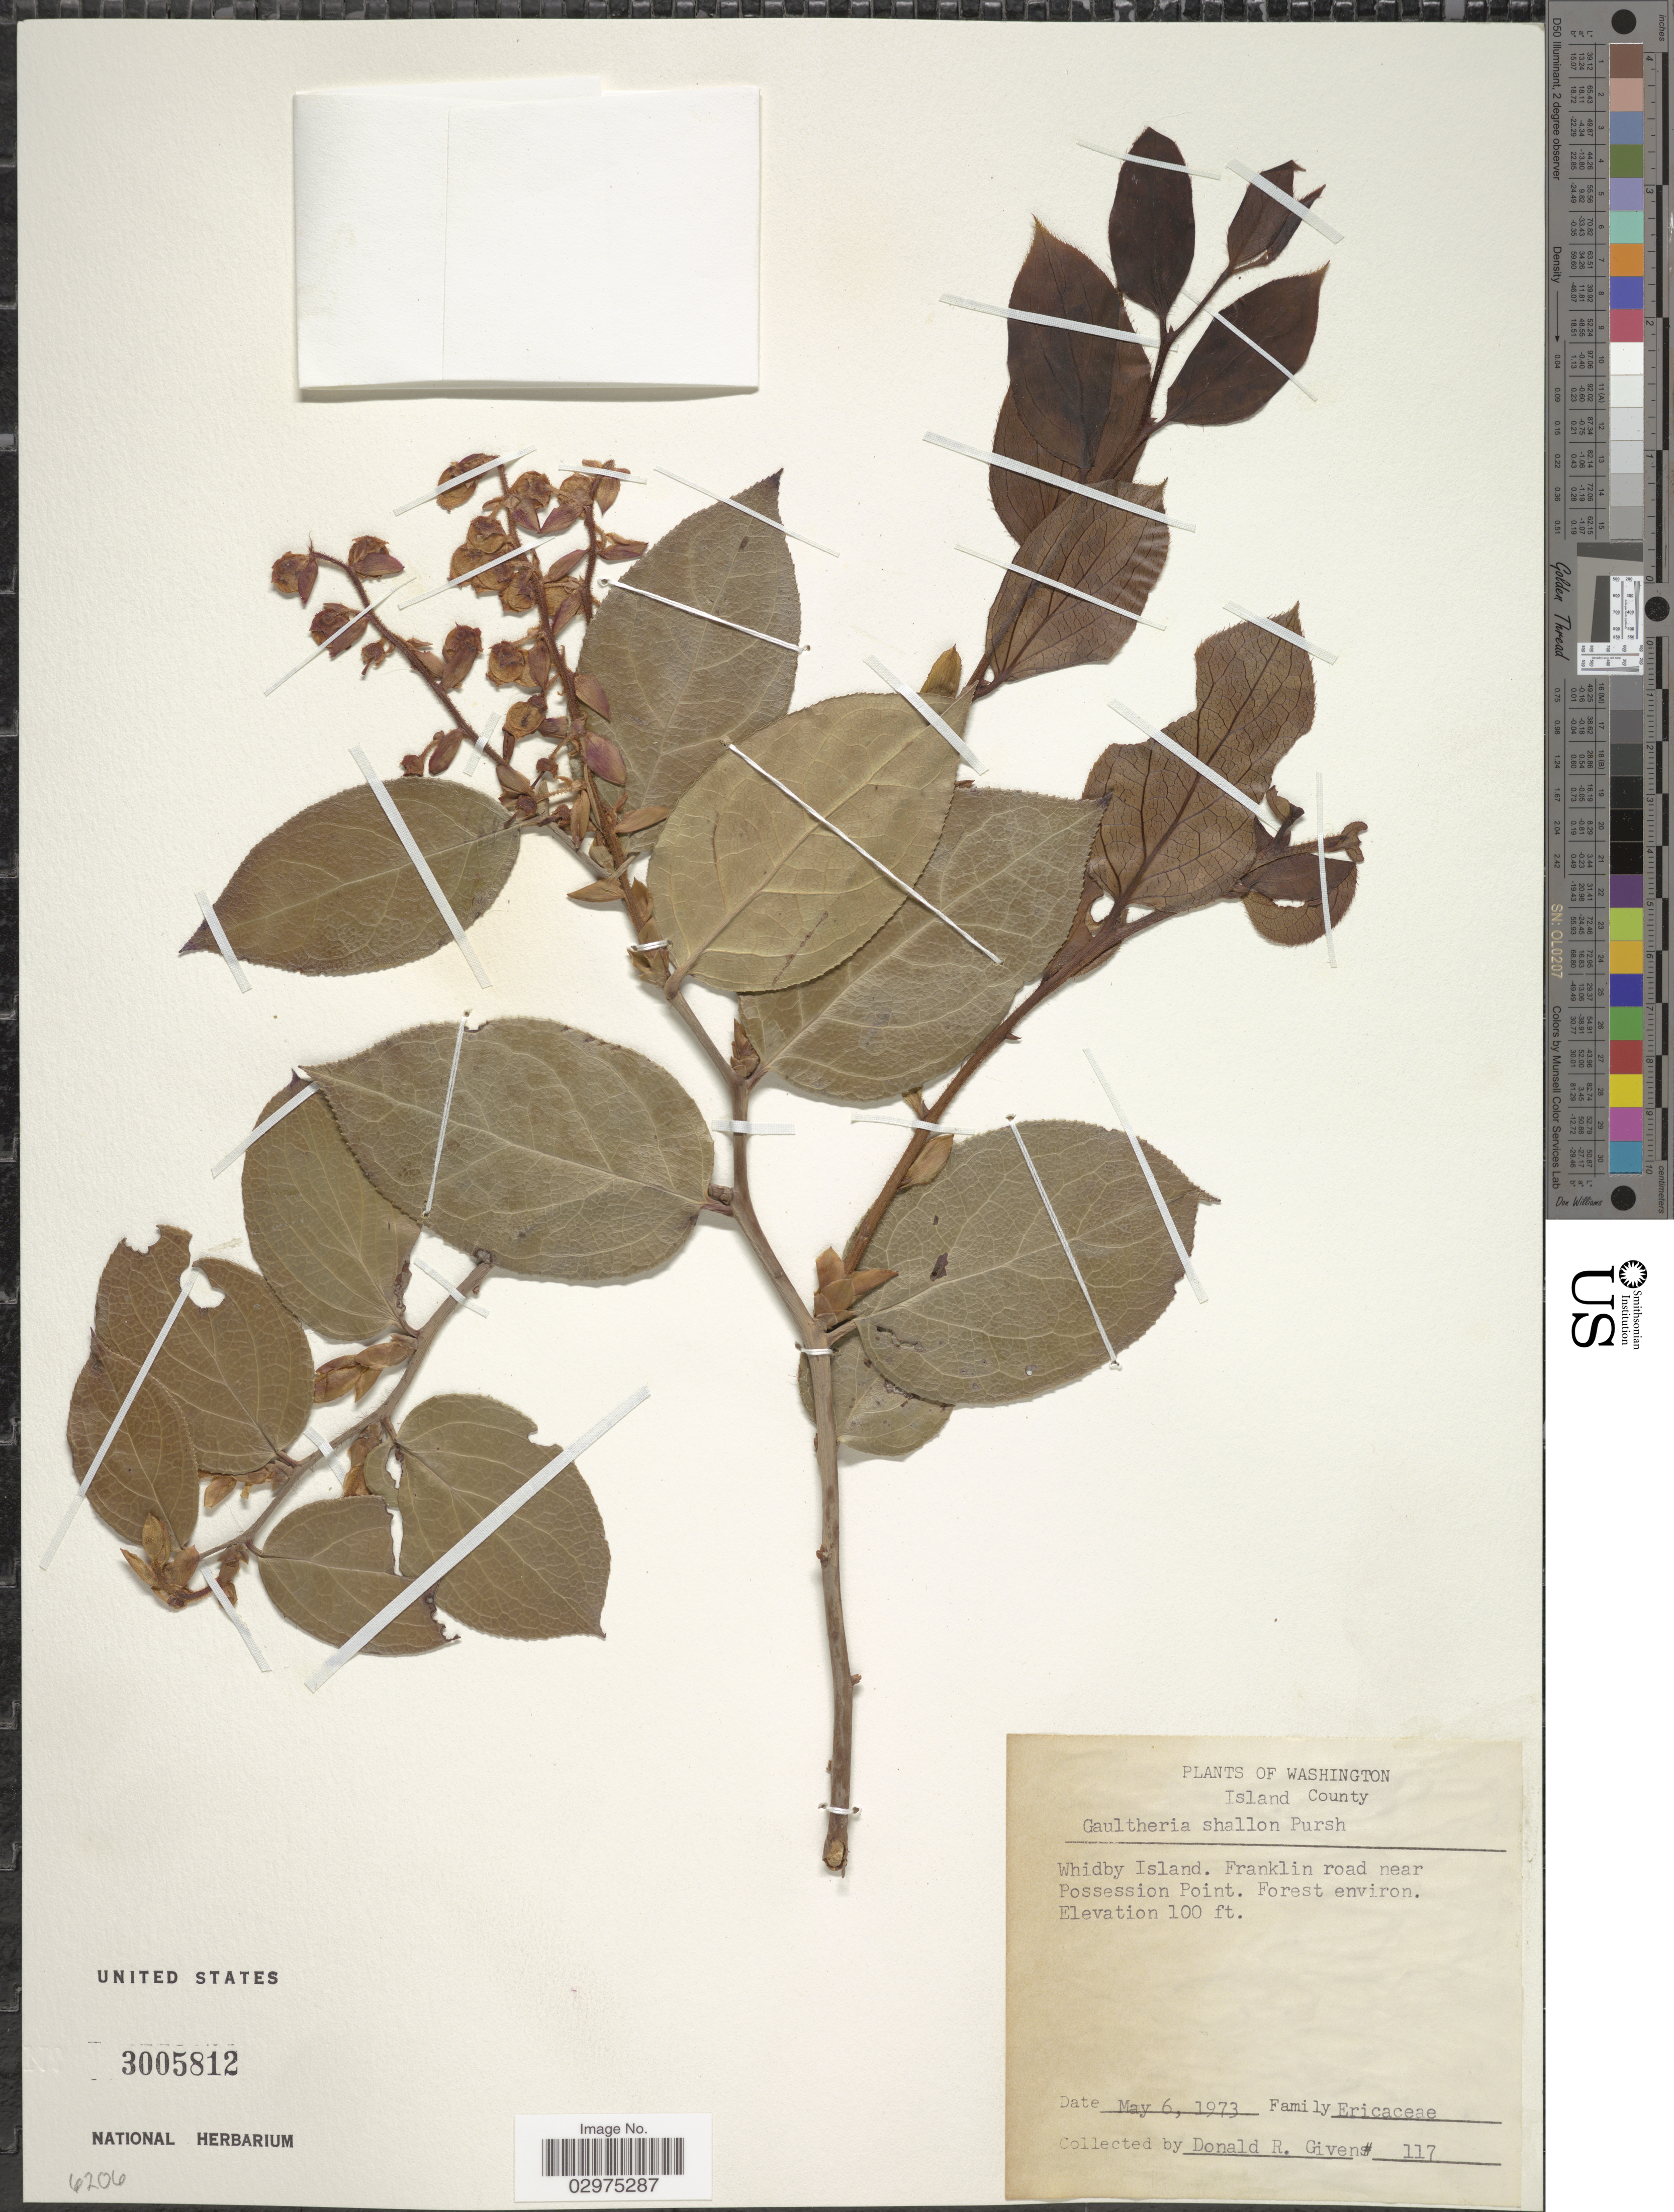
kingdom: Plantae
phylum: Tracheophyta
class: Magnoliopsida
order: Ericales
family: Ericaceae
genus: Gaultheria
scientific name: Gaultheria shallon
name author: Pursh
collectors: D. Givens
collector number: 117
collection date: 1973-05-06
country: United States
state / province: Washington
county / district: Island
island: Whidbey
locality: Island County, Whindby Island. Franklin road near Possession Point. Forest environ.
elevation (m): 30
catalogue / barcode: US 3005812